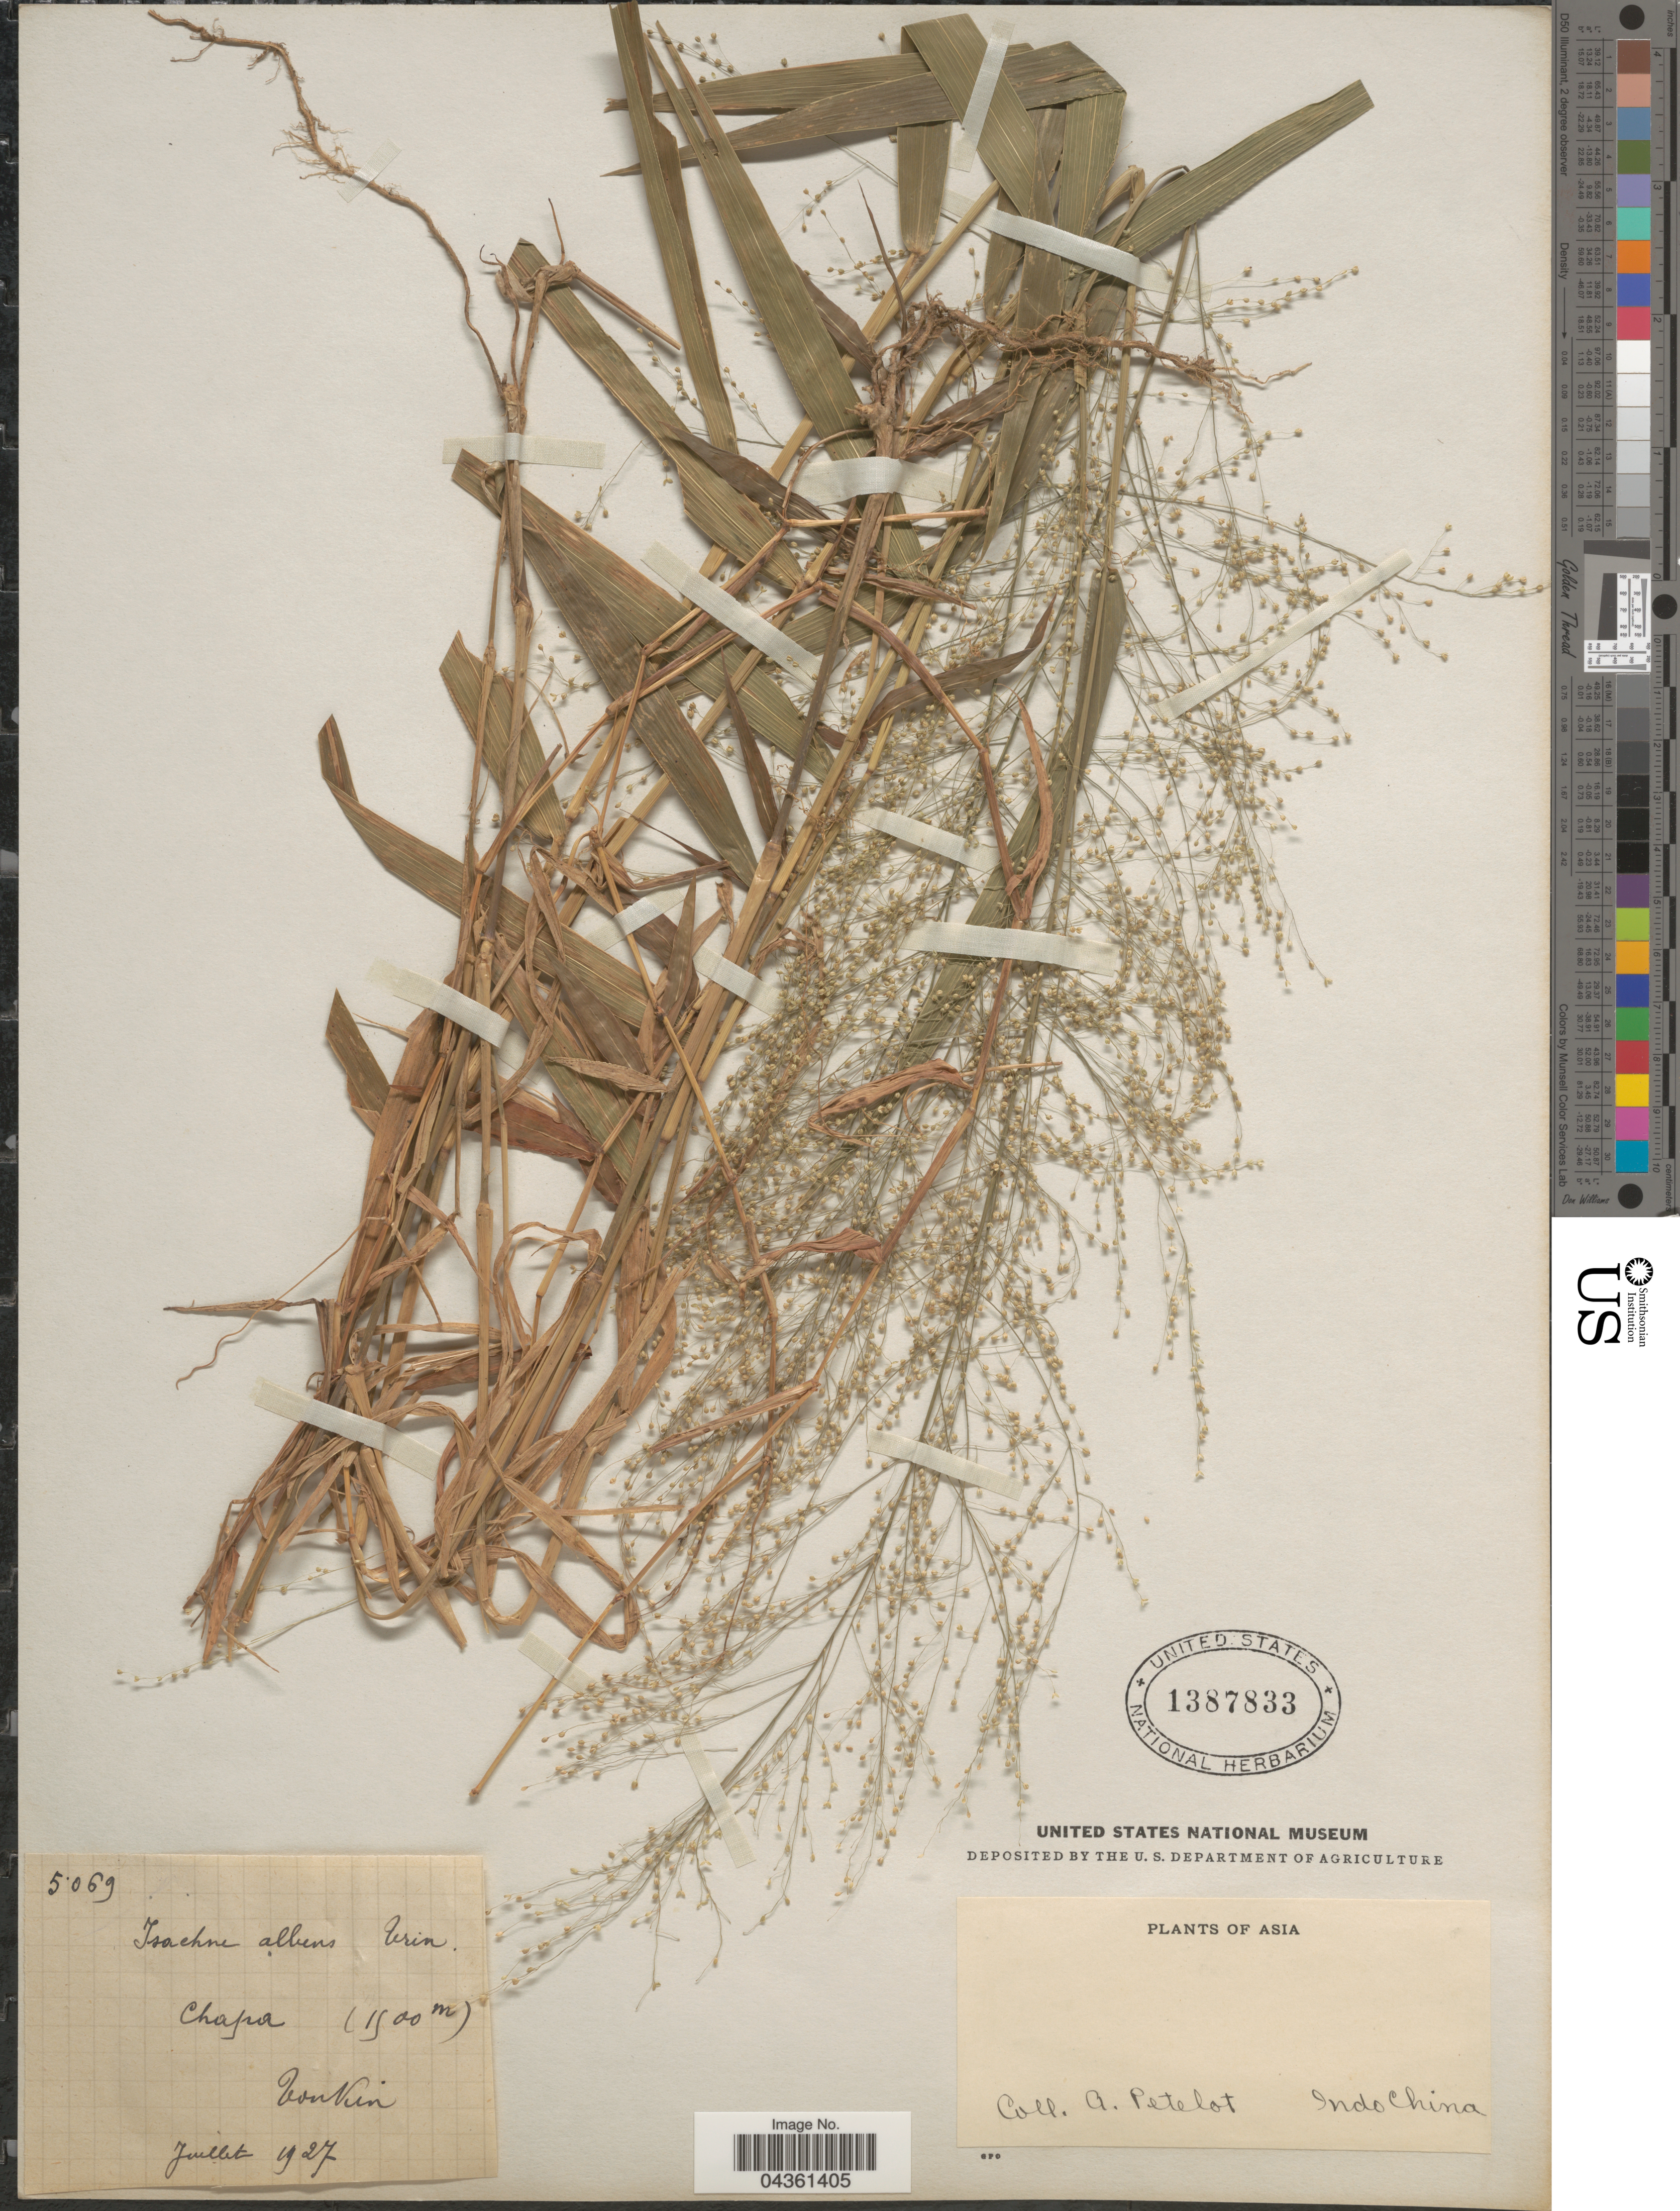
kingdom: Plantae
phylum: Tracheophyta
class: Liliopsida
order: Poales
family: Poaceae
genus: Isachne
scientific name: Isachne albens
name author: Trin.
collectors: A. Petelot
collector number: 5069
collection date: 1927-07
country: Vietnam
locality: Chapa. Tonkin. Indo China.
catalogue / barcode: US 1387833